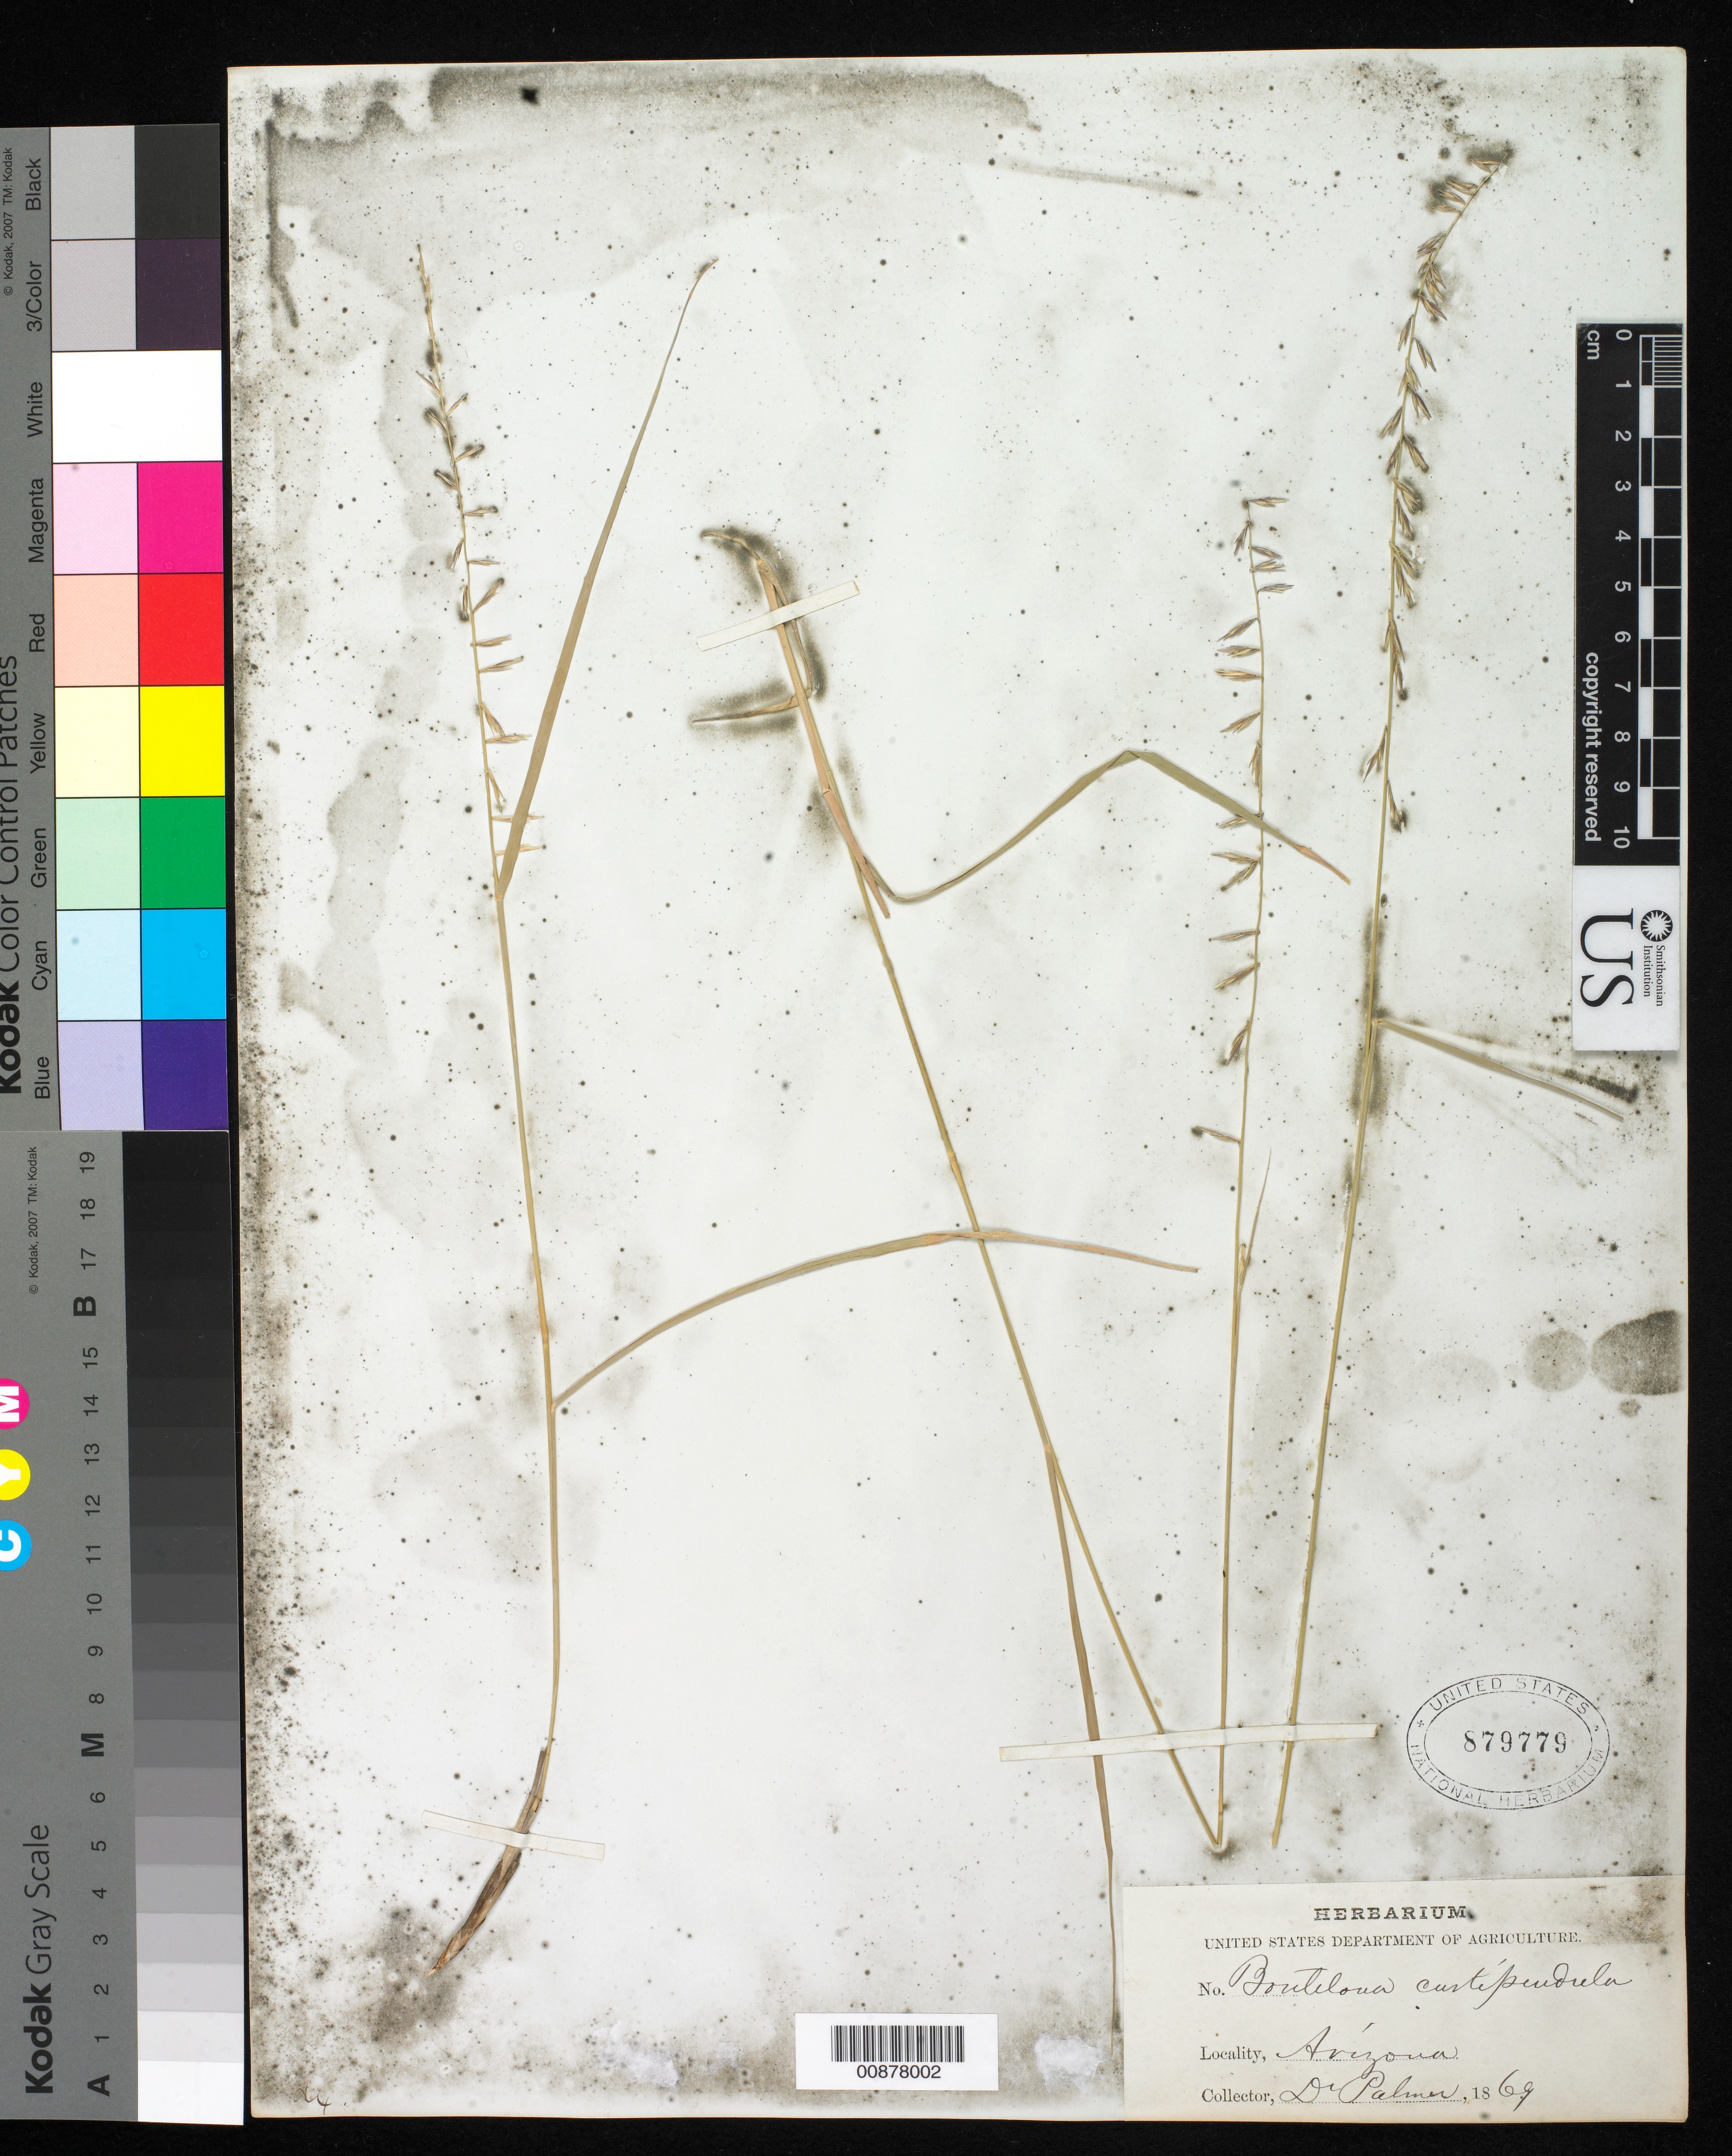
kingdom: Plantae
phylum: Tracheophyta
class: Liliopsida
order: Poales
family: Poaceae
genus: Bouteloua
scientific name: Bouteloua curtipendula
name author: (Michx.) Torr.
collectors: E. Palmer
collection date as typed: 1869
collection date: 1869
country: United States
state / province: Arizona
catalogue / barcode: US 879779